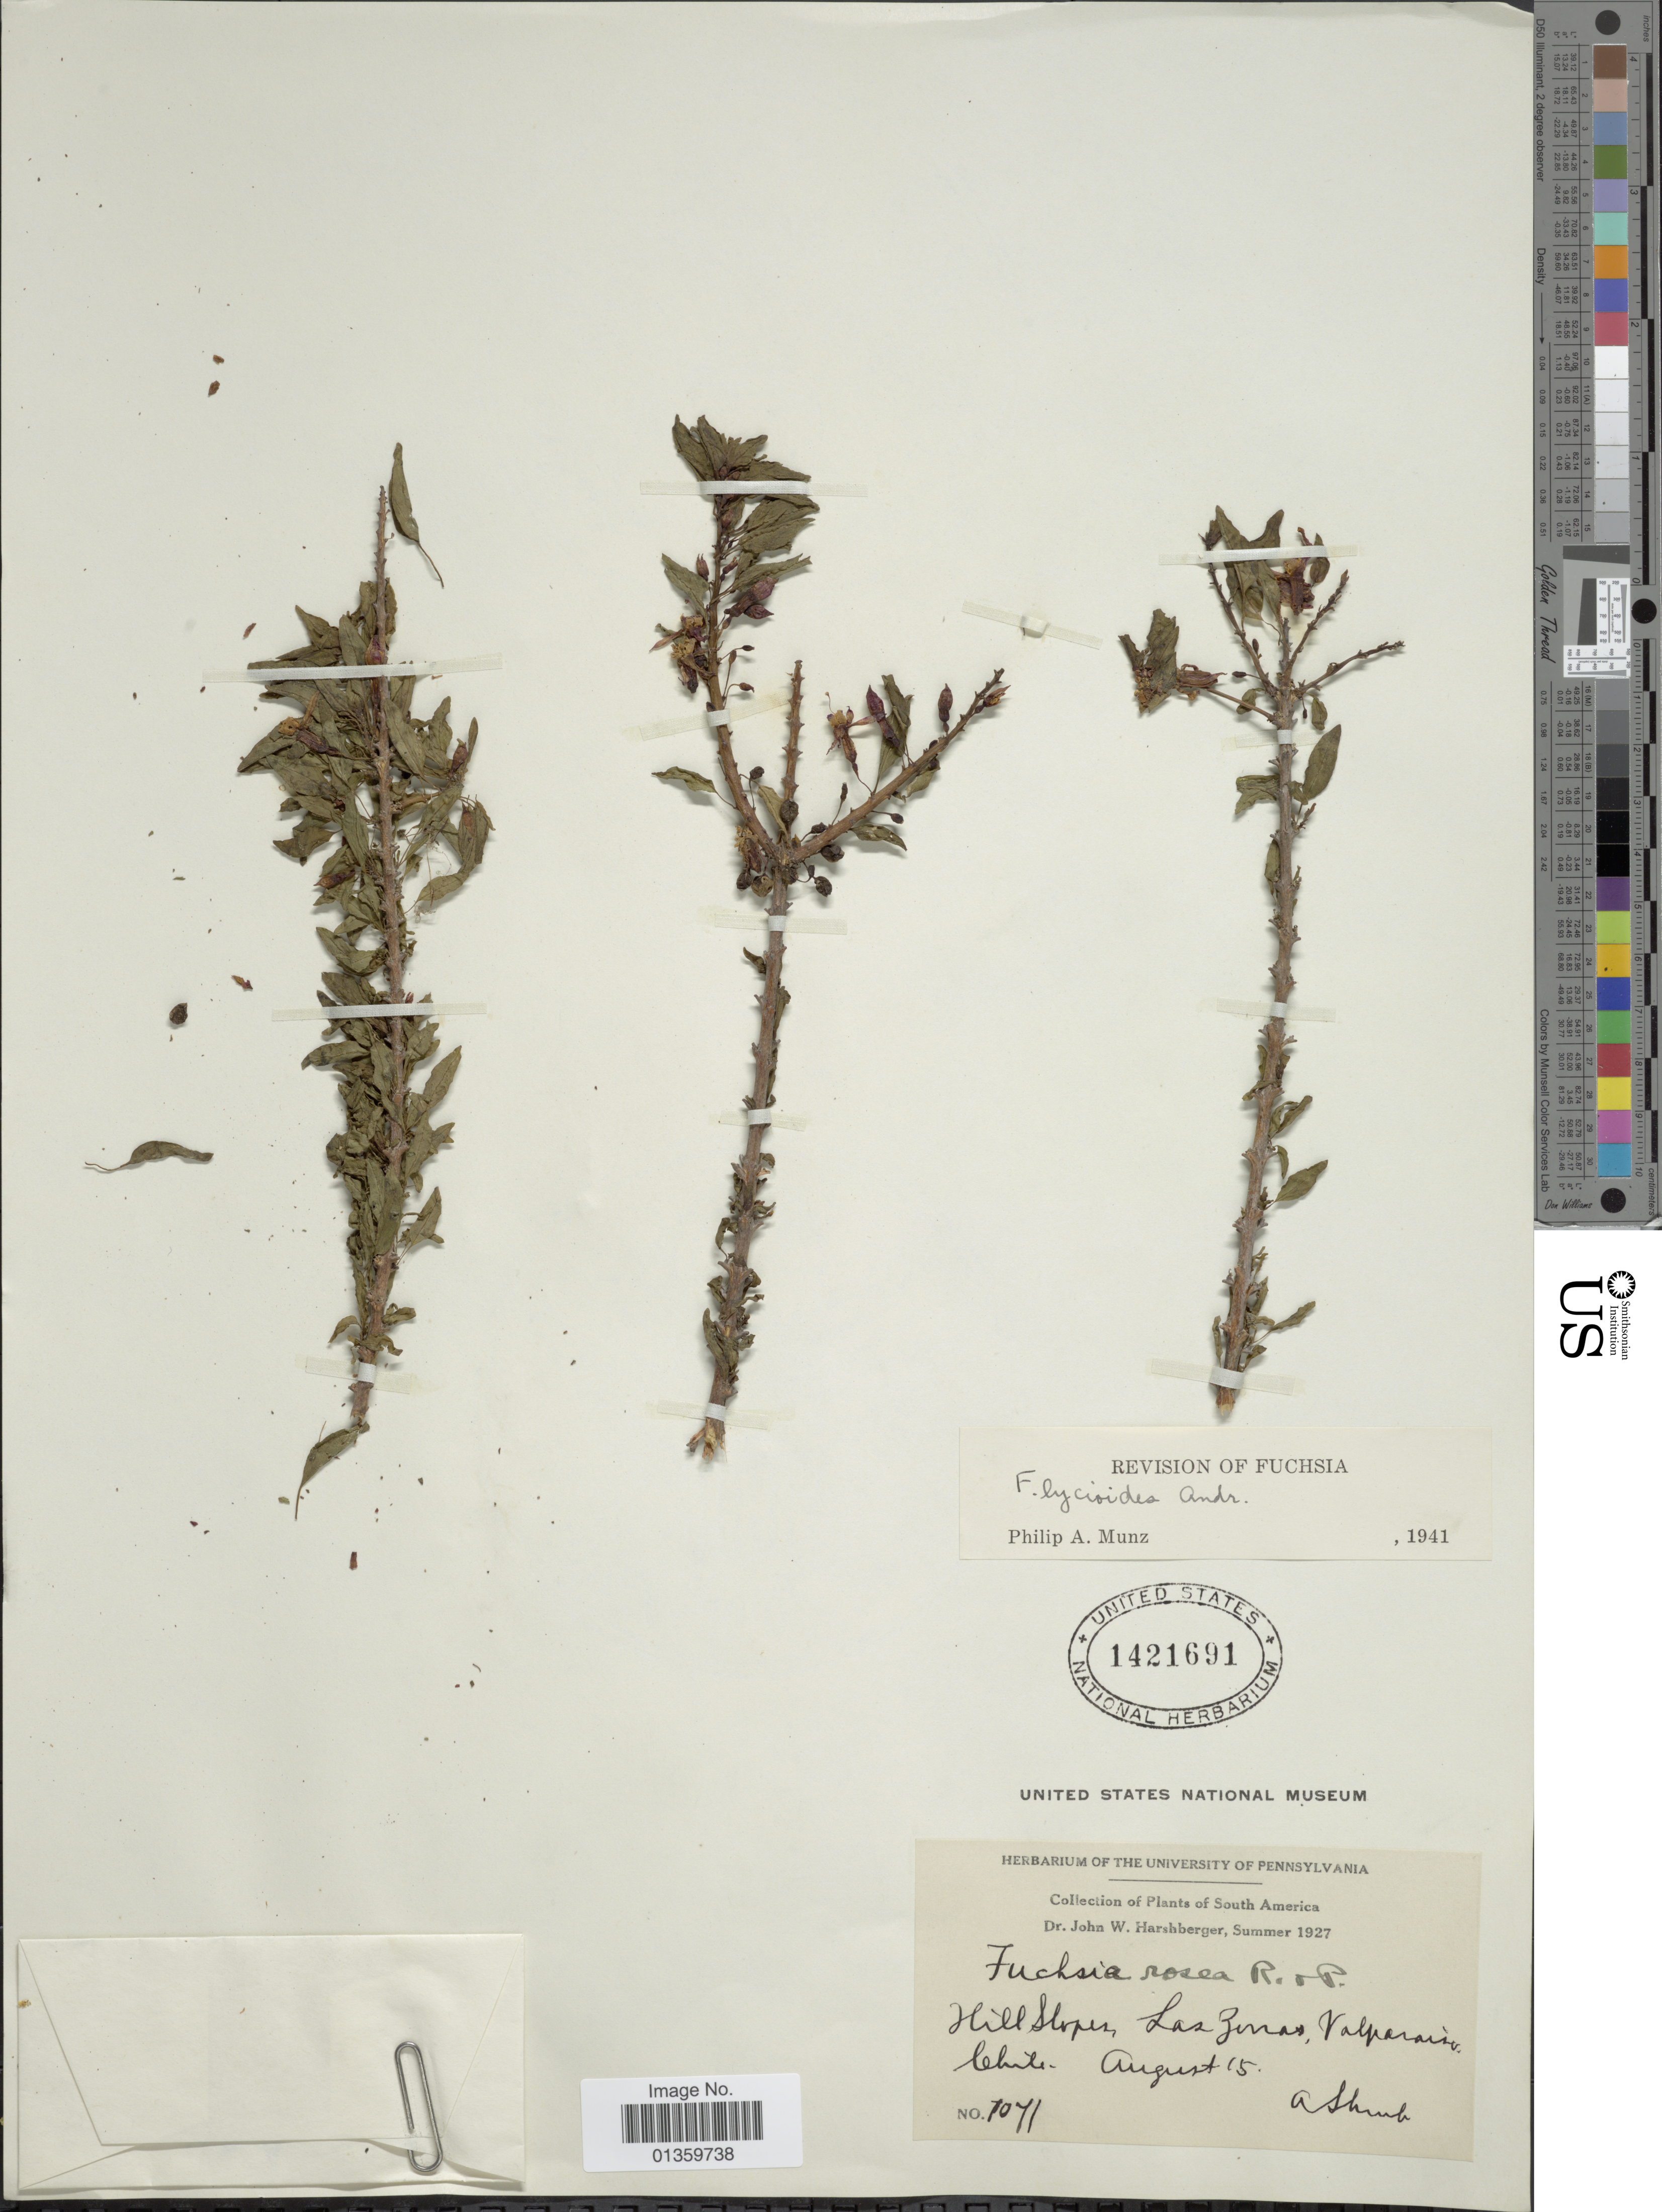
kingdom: Plantae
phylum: Tracheophyta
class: Magnoliopsida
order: Myrtales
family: Onagraceae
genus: Fuchsia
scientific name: Fuchsia lycioides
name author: Andrews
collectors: J. W. Harshberger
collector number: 7071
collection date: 1927-08-15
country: Chile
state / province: Valparaiso (V)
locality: Hill slopes, Las Zonas.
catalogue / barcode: US 1421691